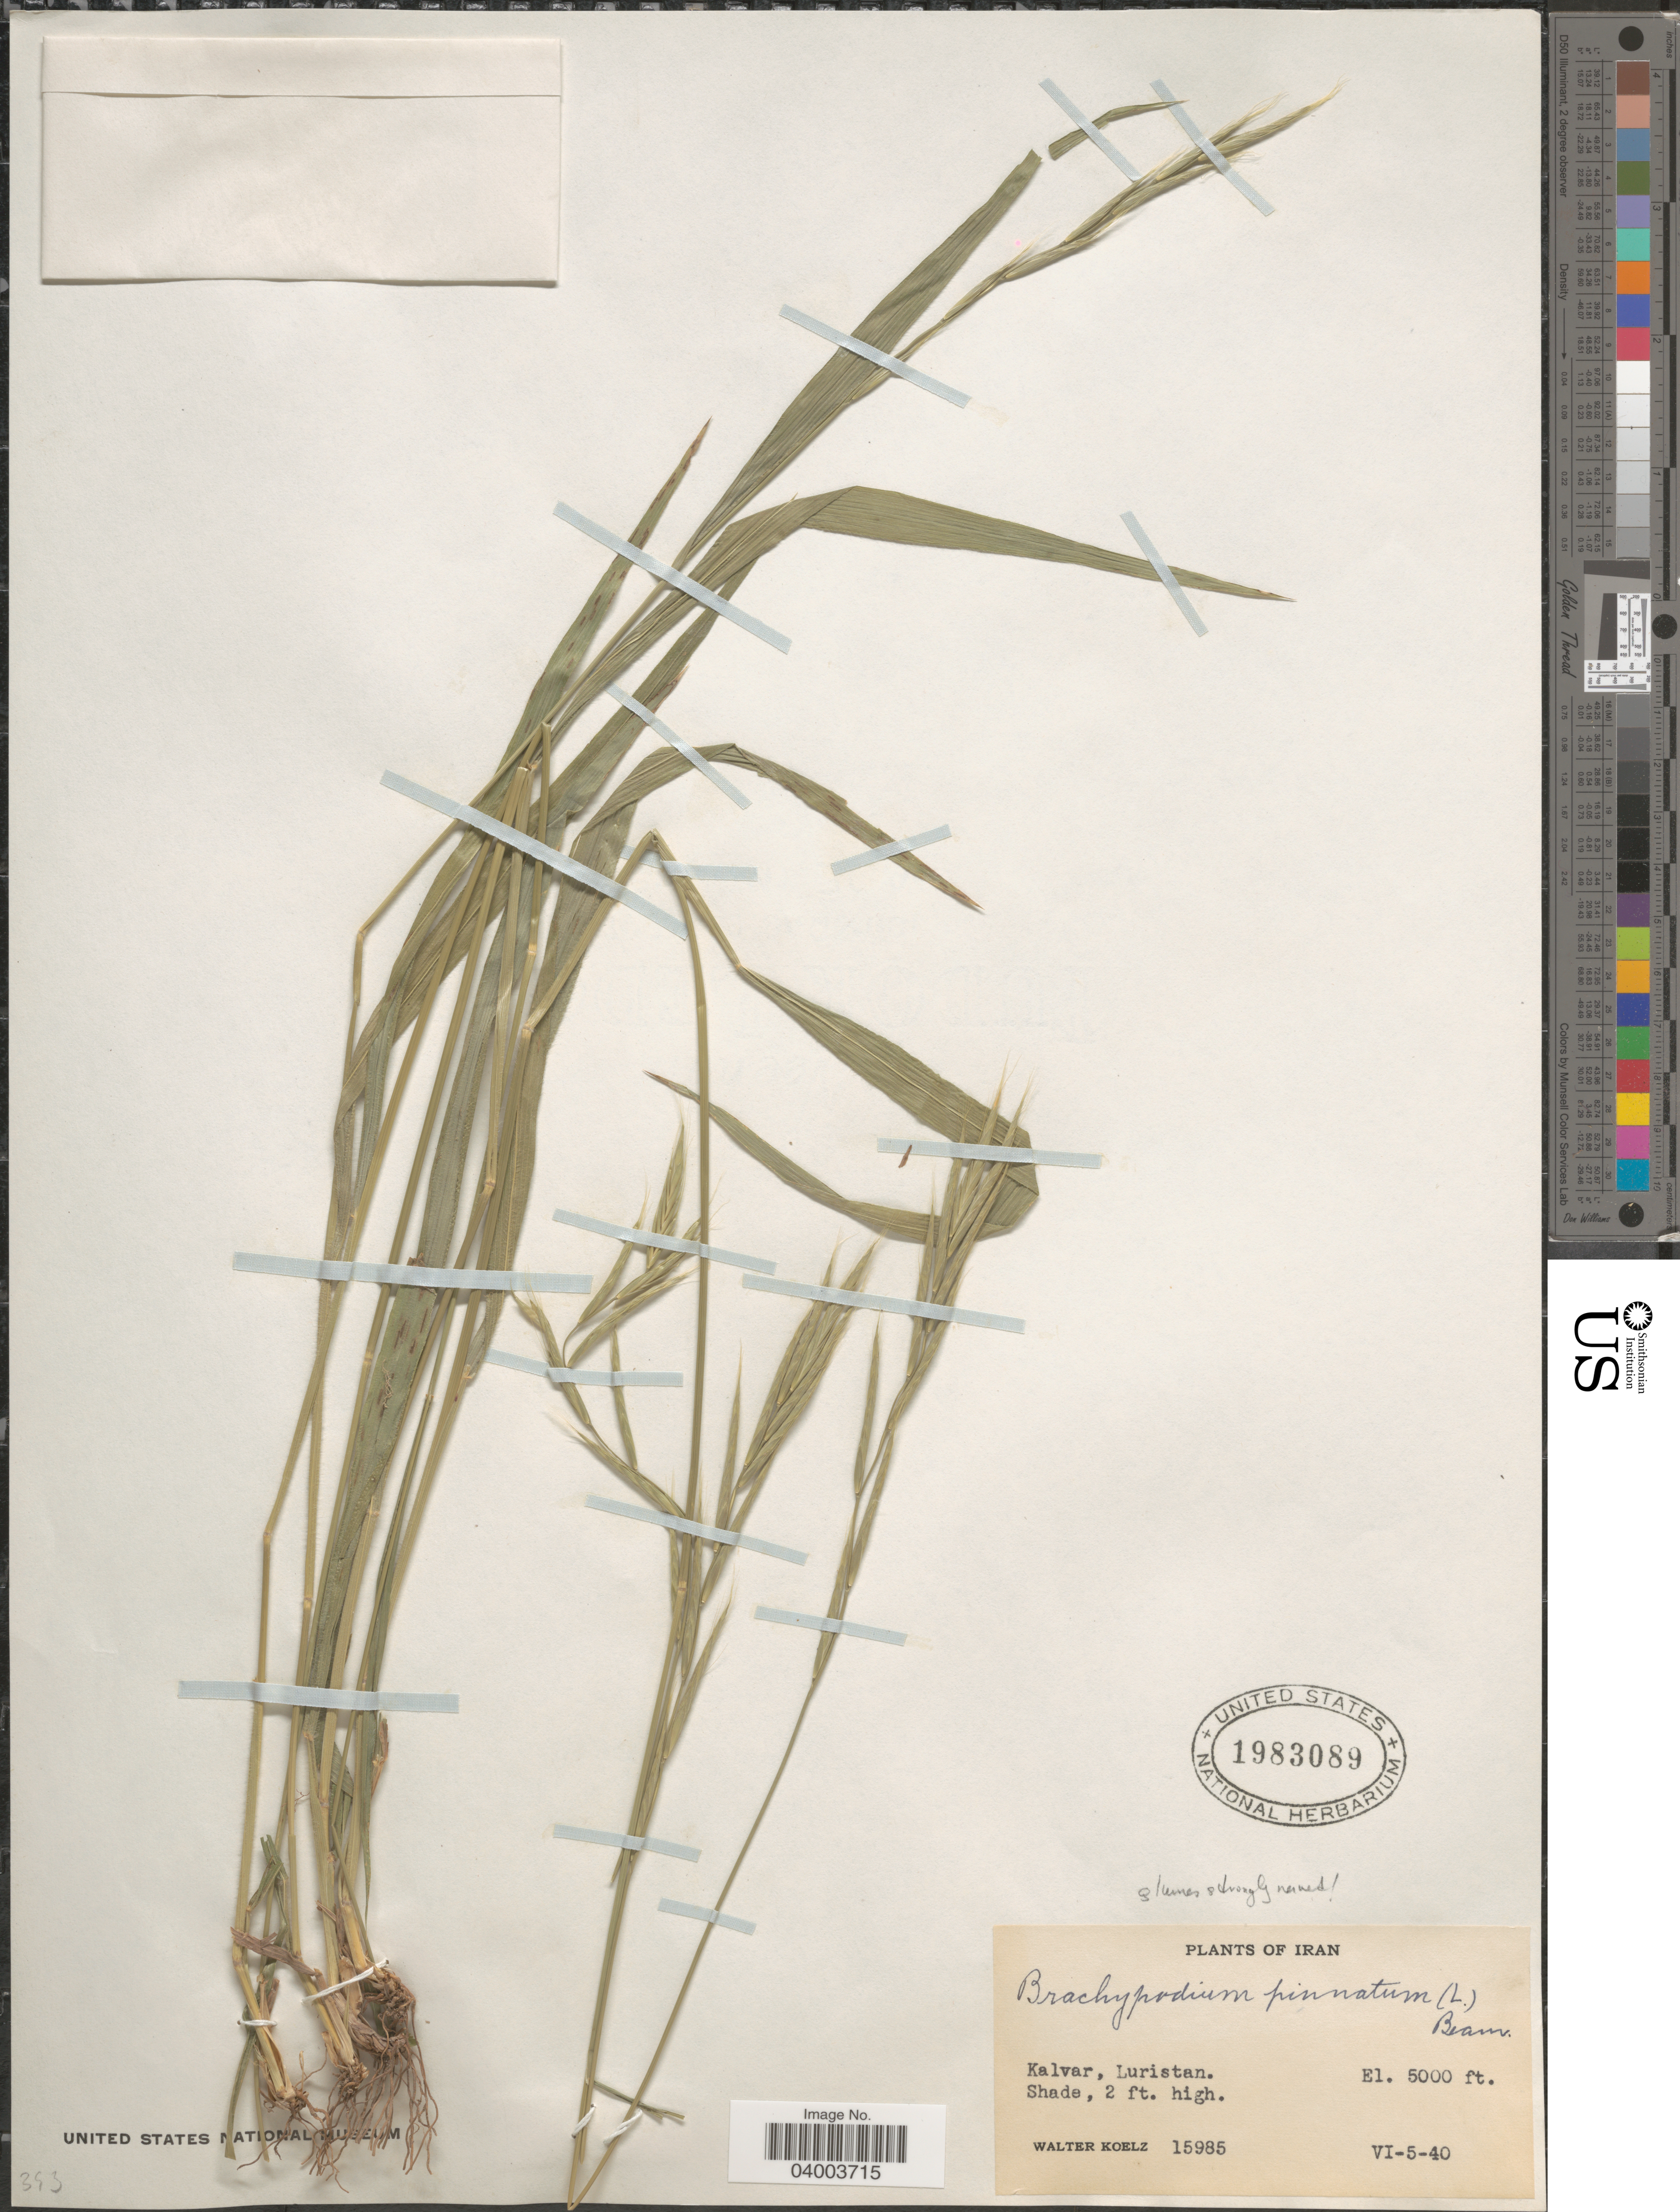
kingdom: Plantae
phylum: Tracheophyta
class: Liliopsida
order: Poales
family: Poaceae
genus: Brachypodium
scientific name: Brachypodium pinnatum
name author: (L.) P. Beauv.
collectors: W. N. Koelz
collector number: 15985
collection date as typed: Transcribed d/m/y: 5/6/40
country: Iran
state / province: Lorestan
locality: Kalvar, Luristan.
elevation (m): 1524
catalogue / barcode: US 1983089